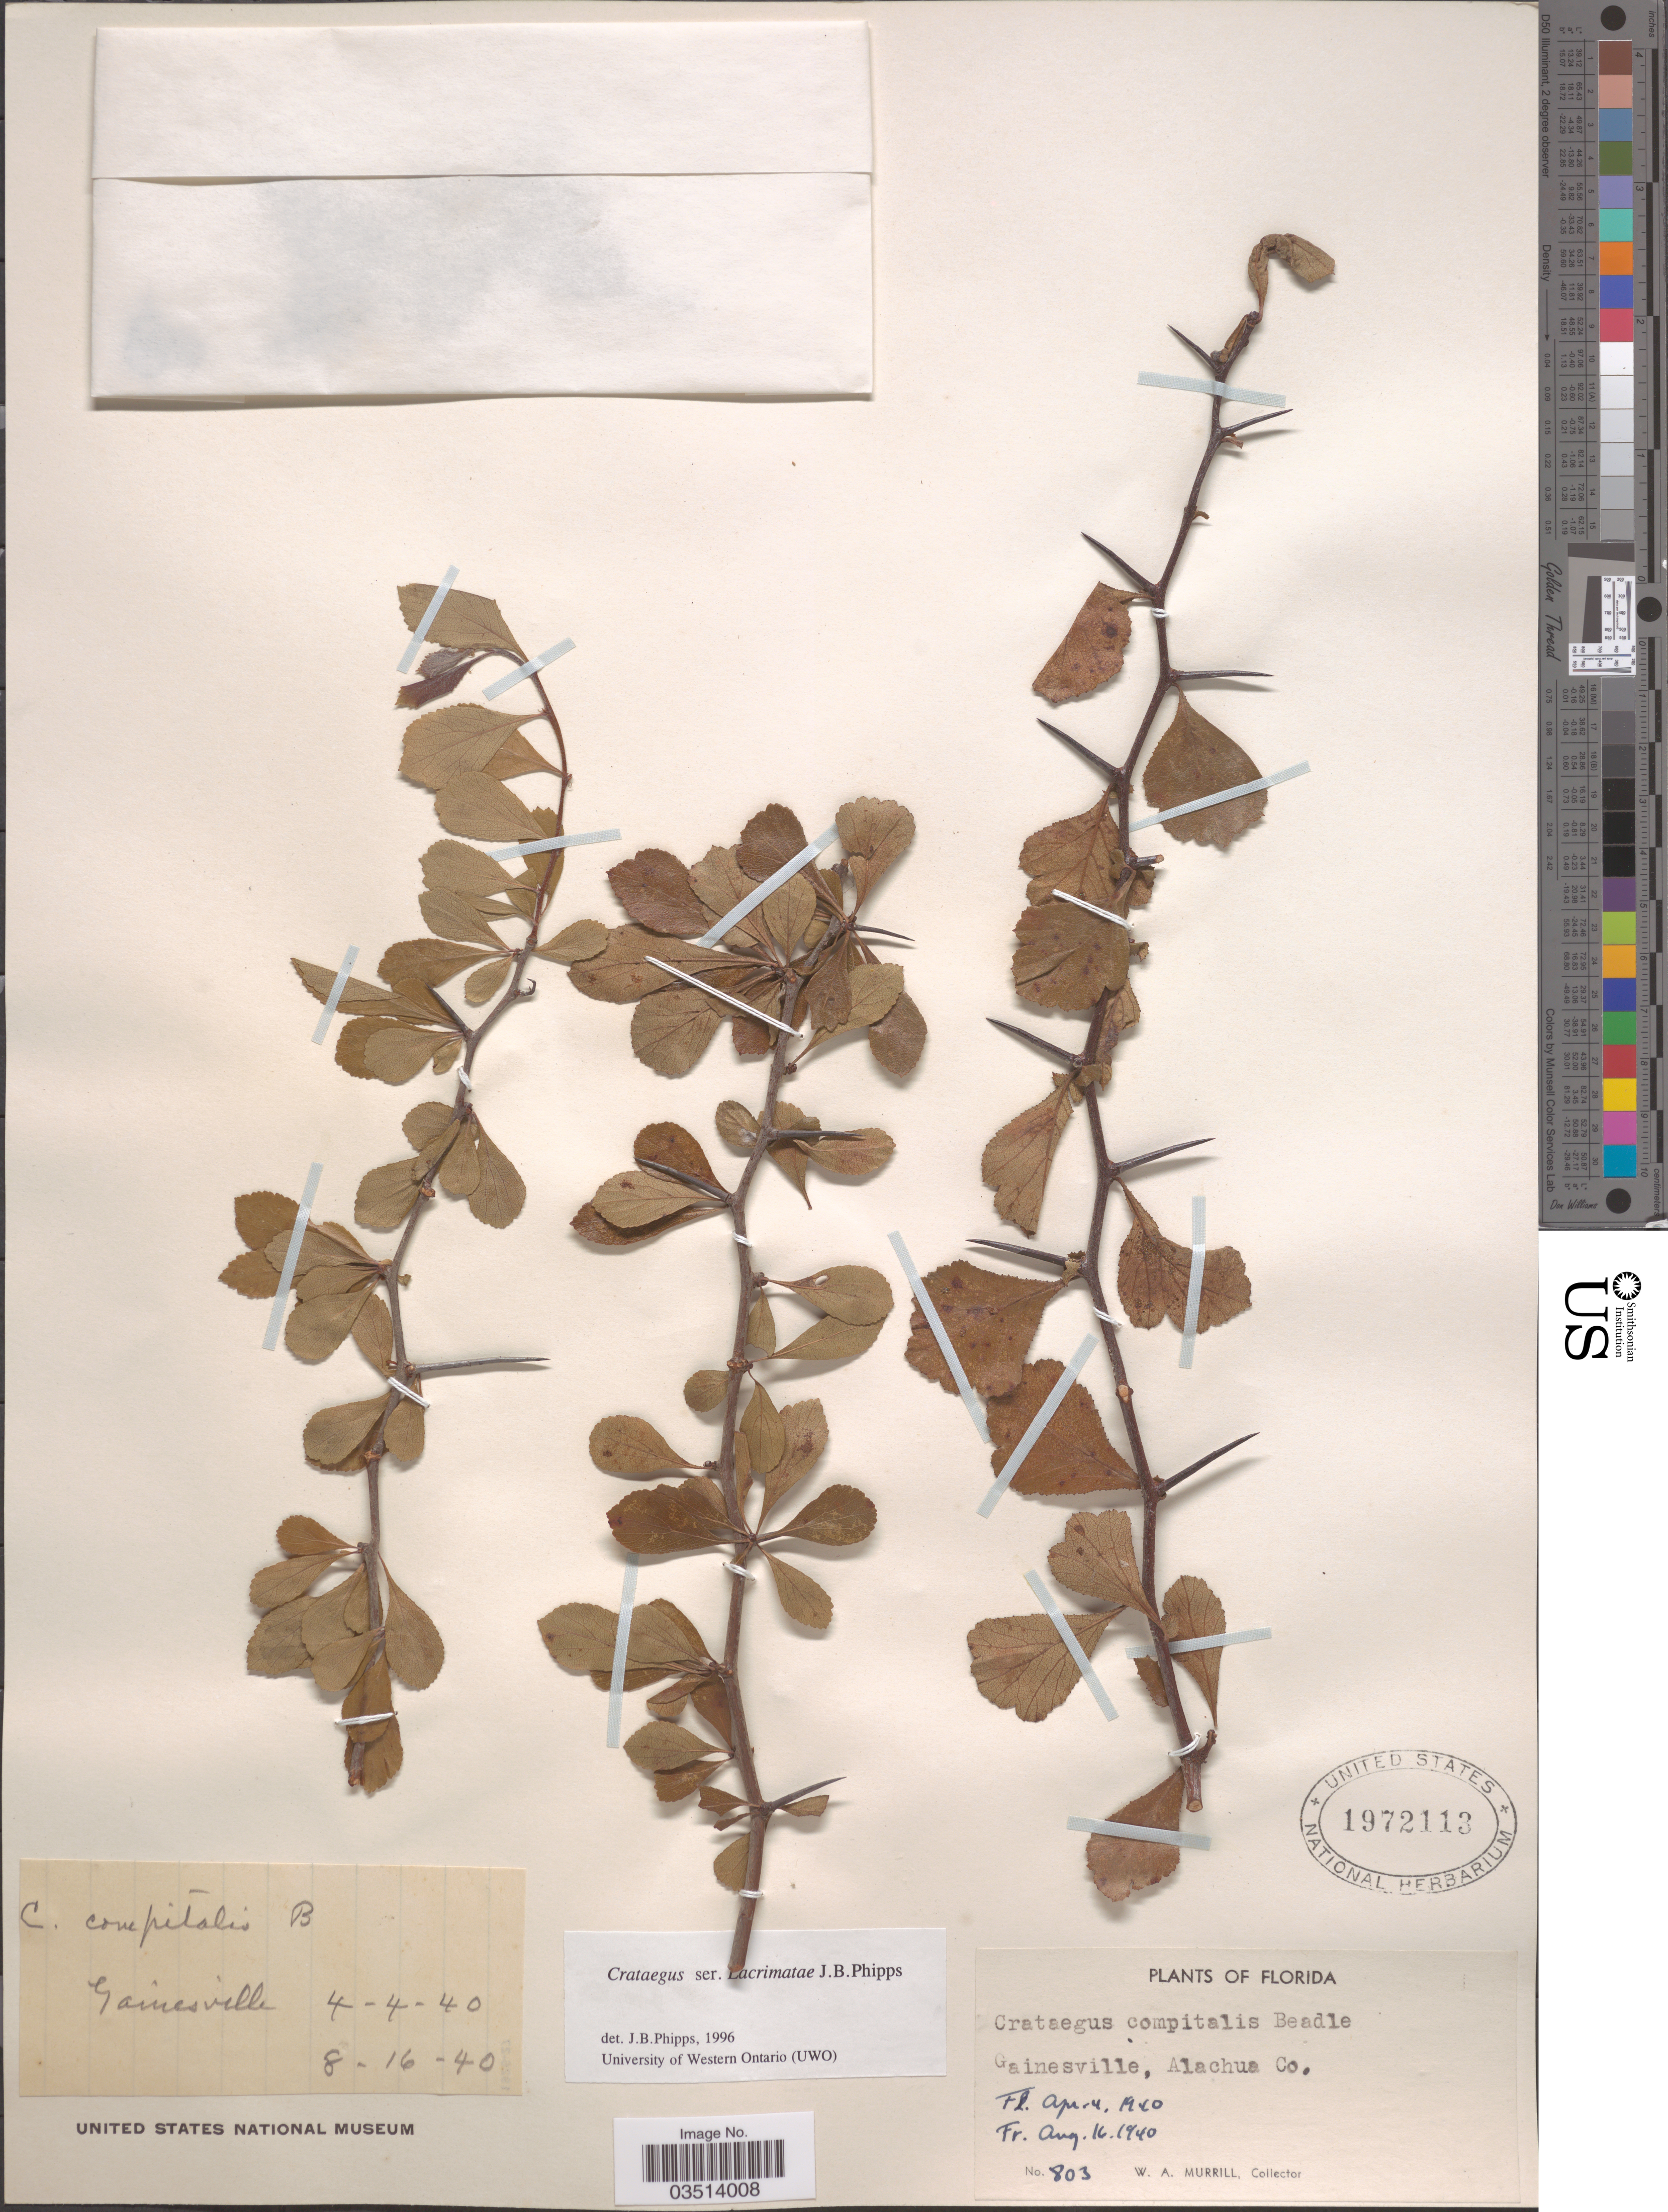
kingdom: Plantae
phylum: Tracheophyta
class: Magnoliopsida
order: Rosales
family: Rosaceae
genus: Crataegus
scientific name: Crataegus condigna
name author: Beadle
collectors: W. A. Murrill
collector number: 803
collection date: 1940-04-04/1940-08-16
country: United States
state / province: Florida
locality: Gainesville, Alachua Co.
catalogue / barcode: US 1972113